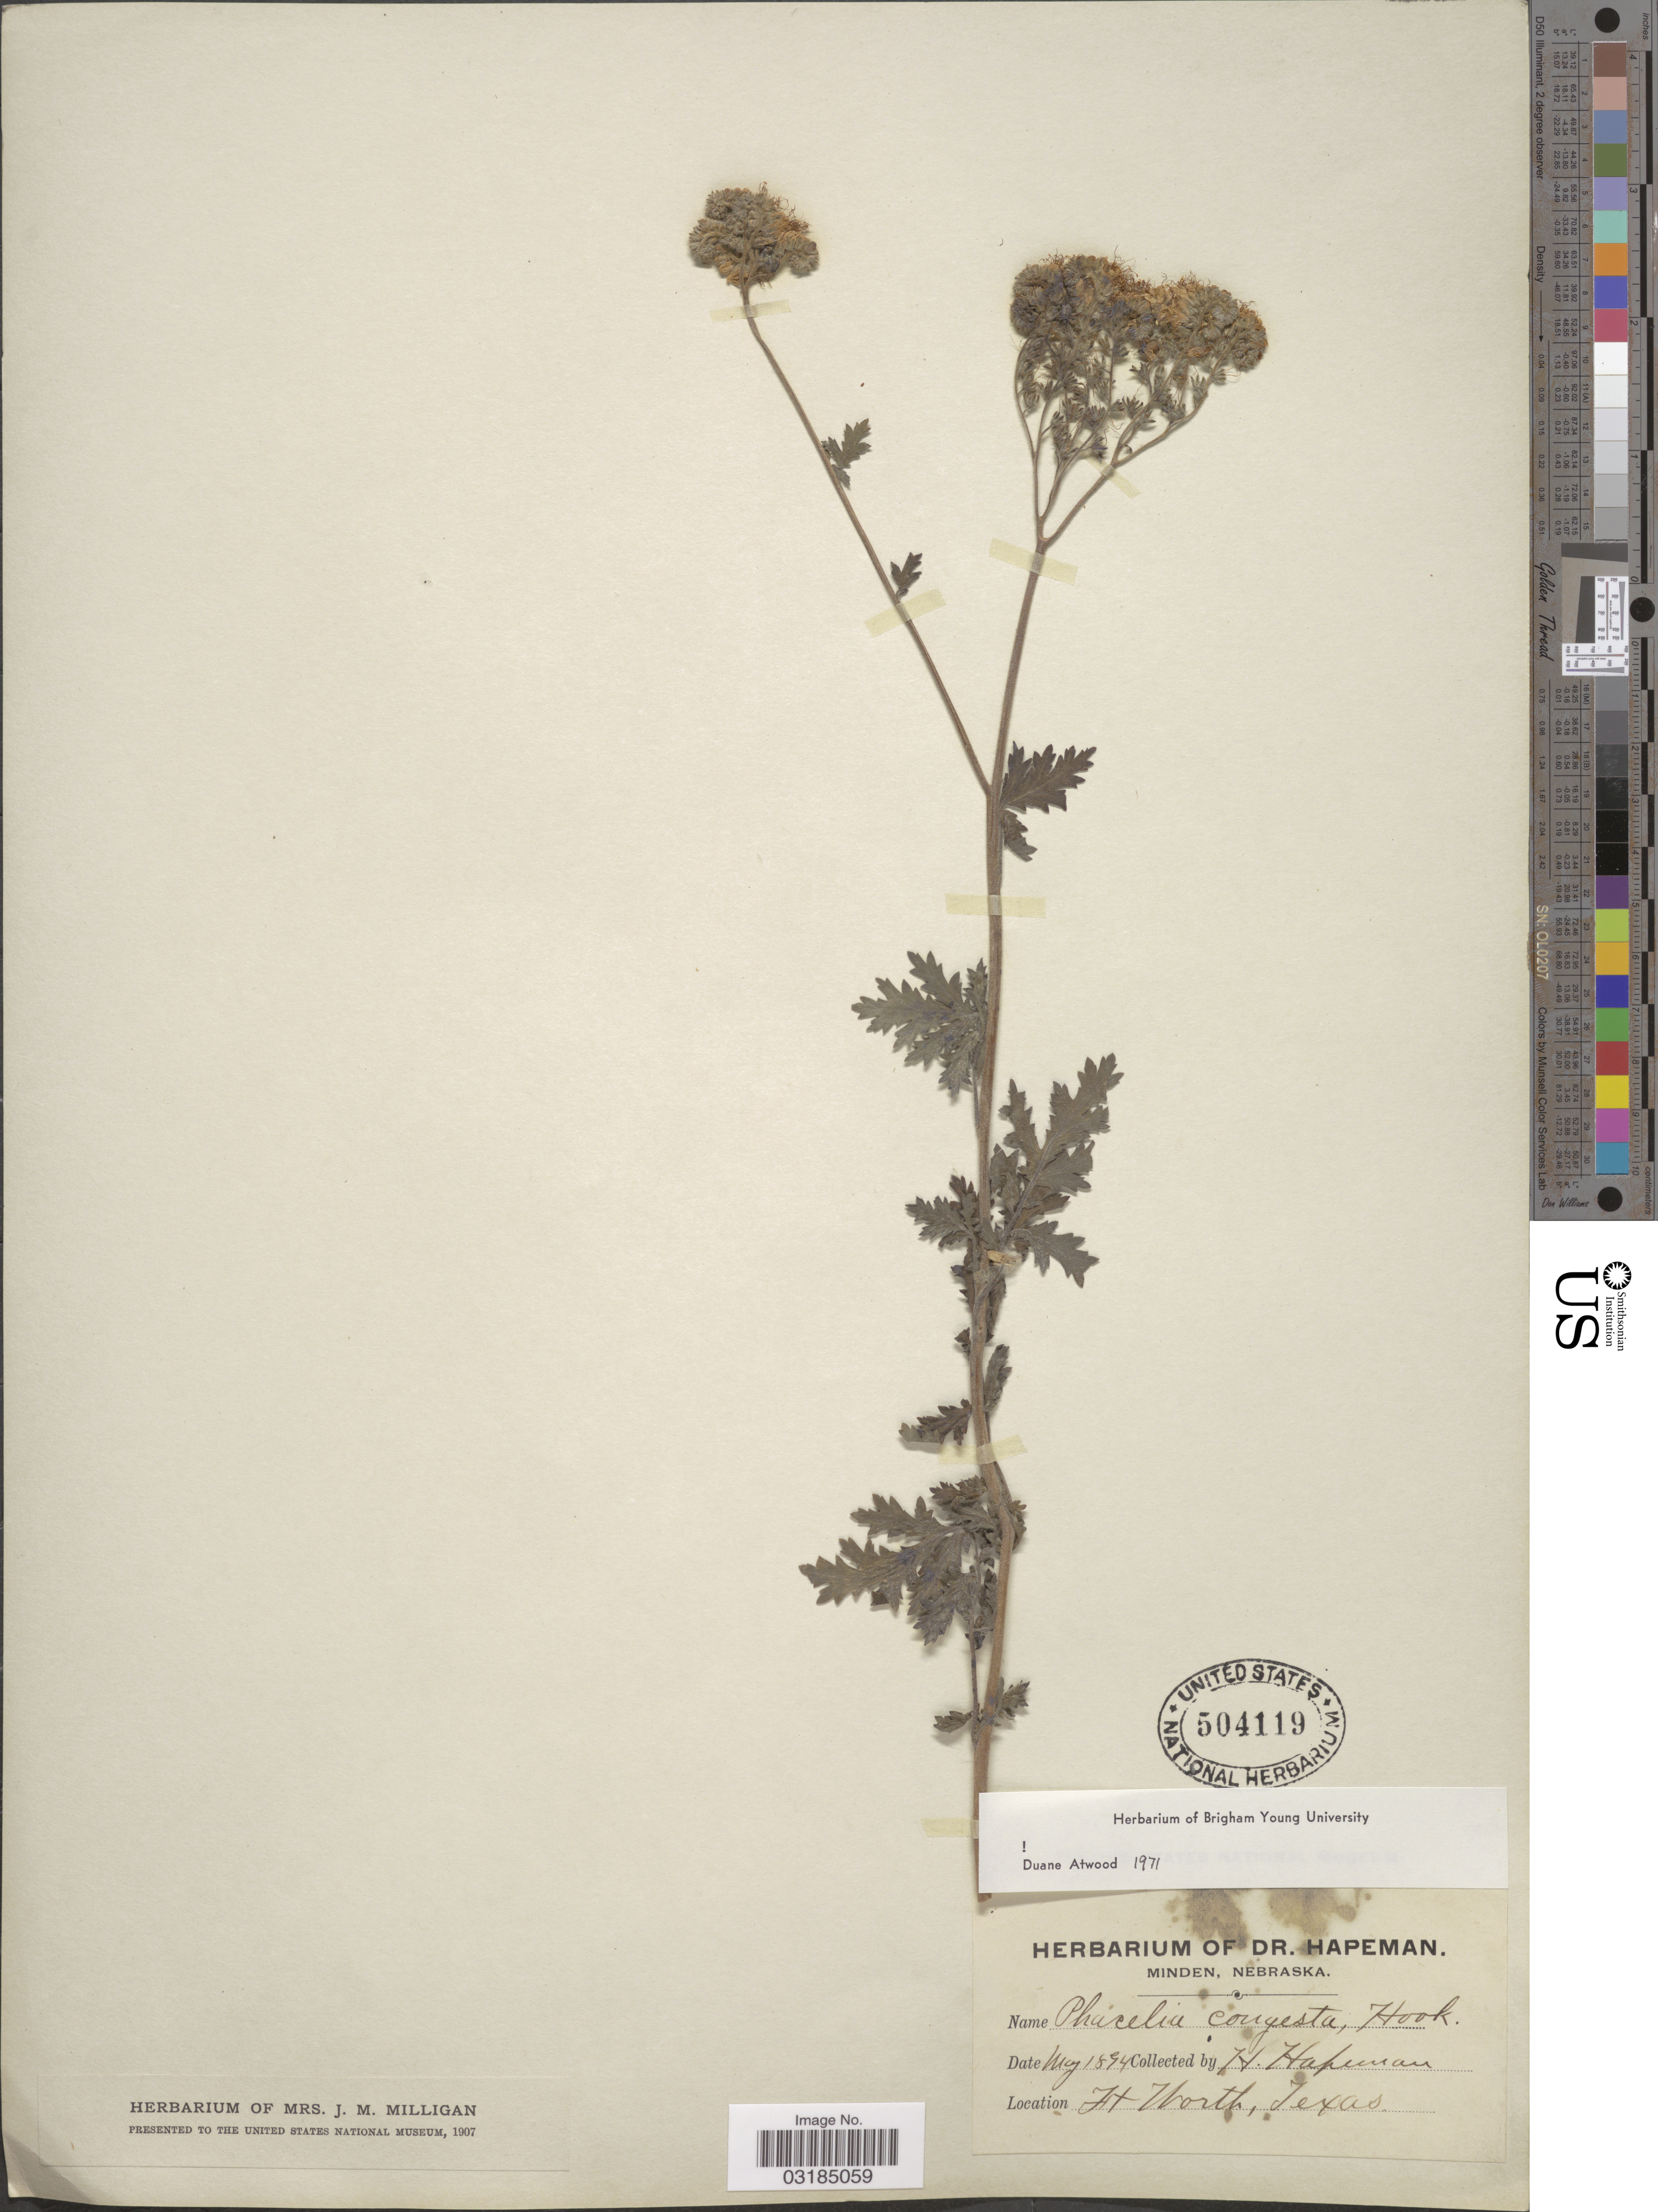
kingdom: Plantae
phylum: Tracheophyta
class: Magnoliopsida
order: Boraginales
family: Hydrophyllaceae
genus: Phacelia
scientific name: Phacelia congesta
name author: Hook.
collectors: H. Hapeman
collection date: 1894-05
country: United States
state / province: Texas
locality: Ft. Worth.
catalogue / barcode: US 504119